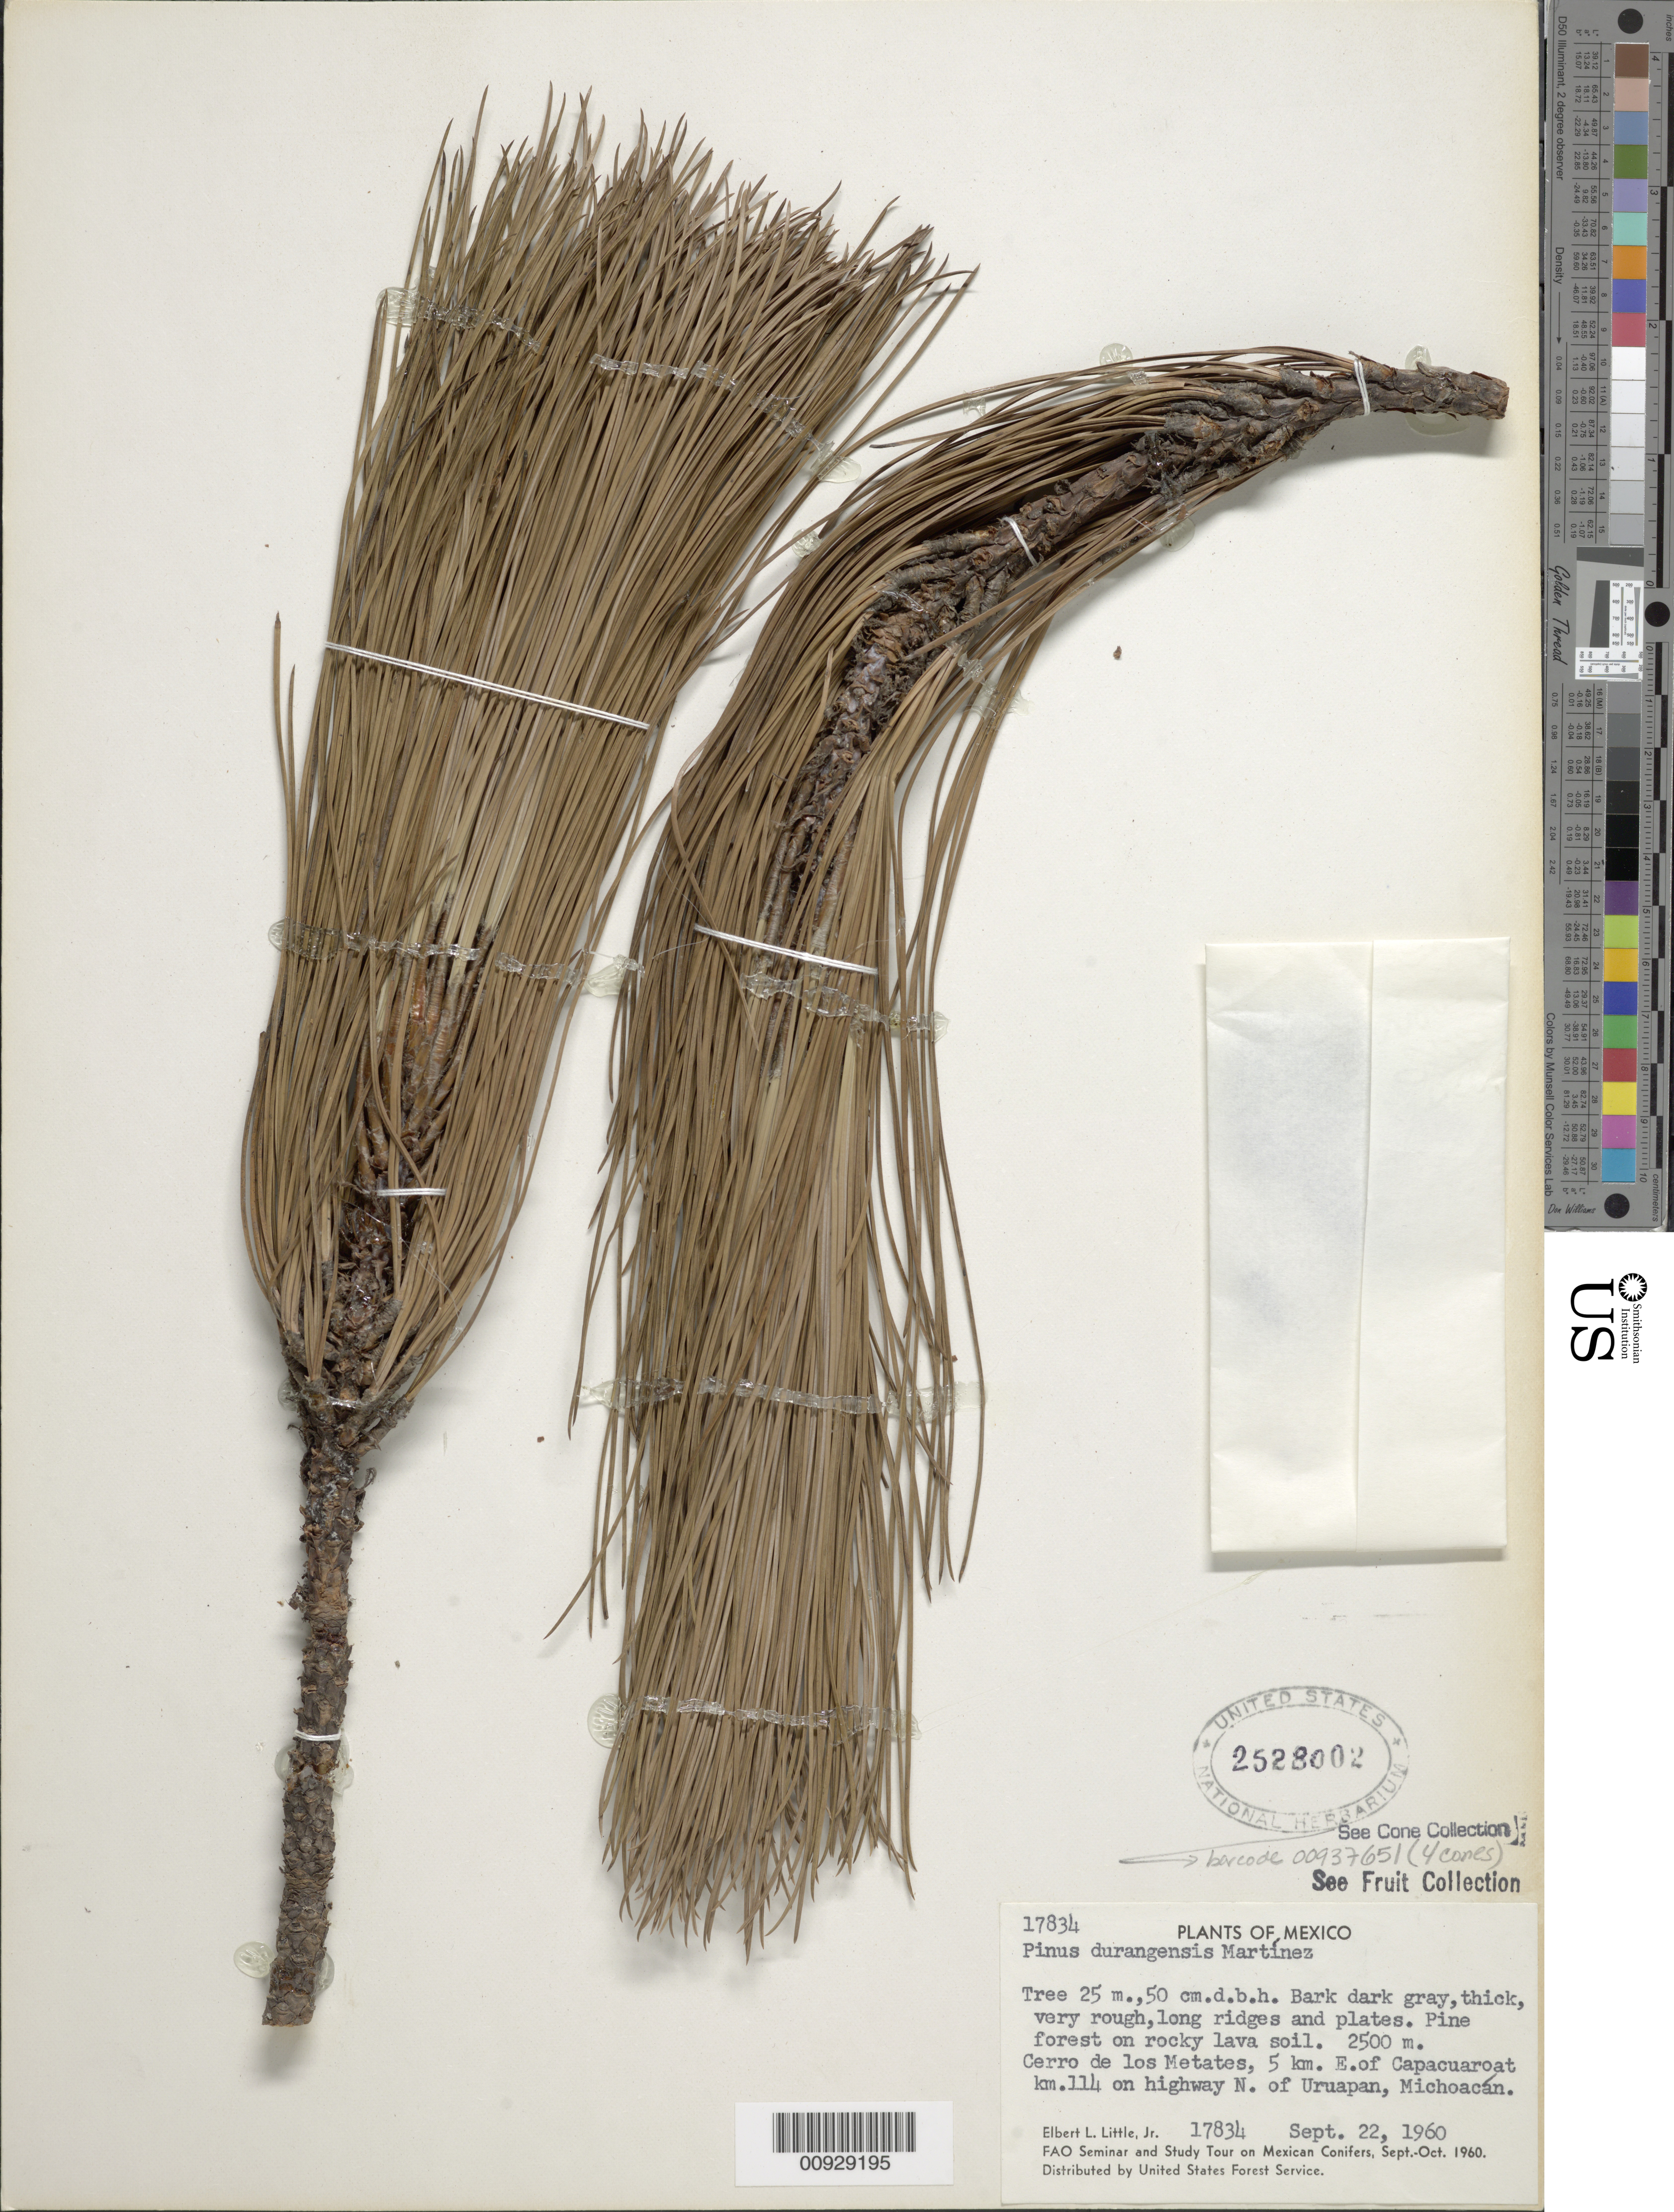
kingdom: Plantae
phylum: Tracheophyta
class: Pinopsida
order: Pinales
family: Pinaceae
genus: Pinus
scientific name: Pinus durangensis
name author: Martínez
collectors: E. L. Little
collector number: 17834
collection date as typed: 22 Sep 1960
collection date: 1960-09-22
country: Mexico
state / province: Michoacán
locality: Cerro de los Metates, 5 km. E of Capacuaroat km 114 on highway N of Uruapan.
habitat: Pine forest on rocky lava soil.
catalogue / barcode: US 2528002